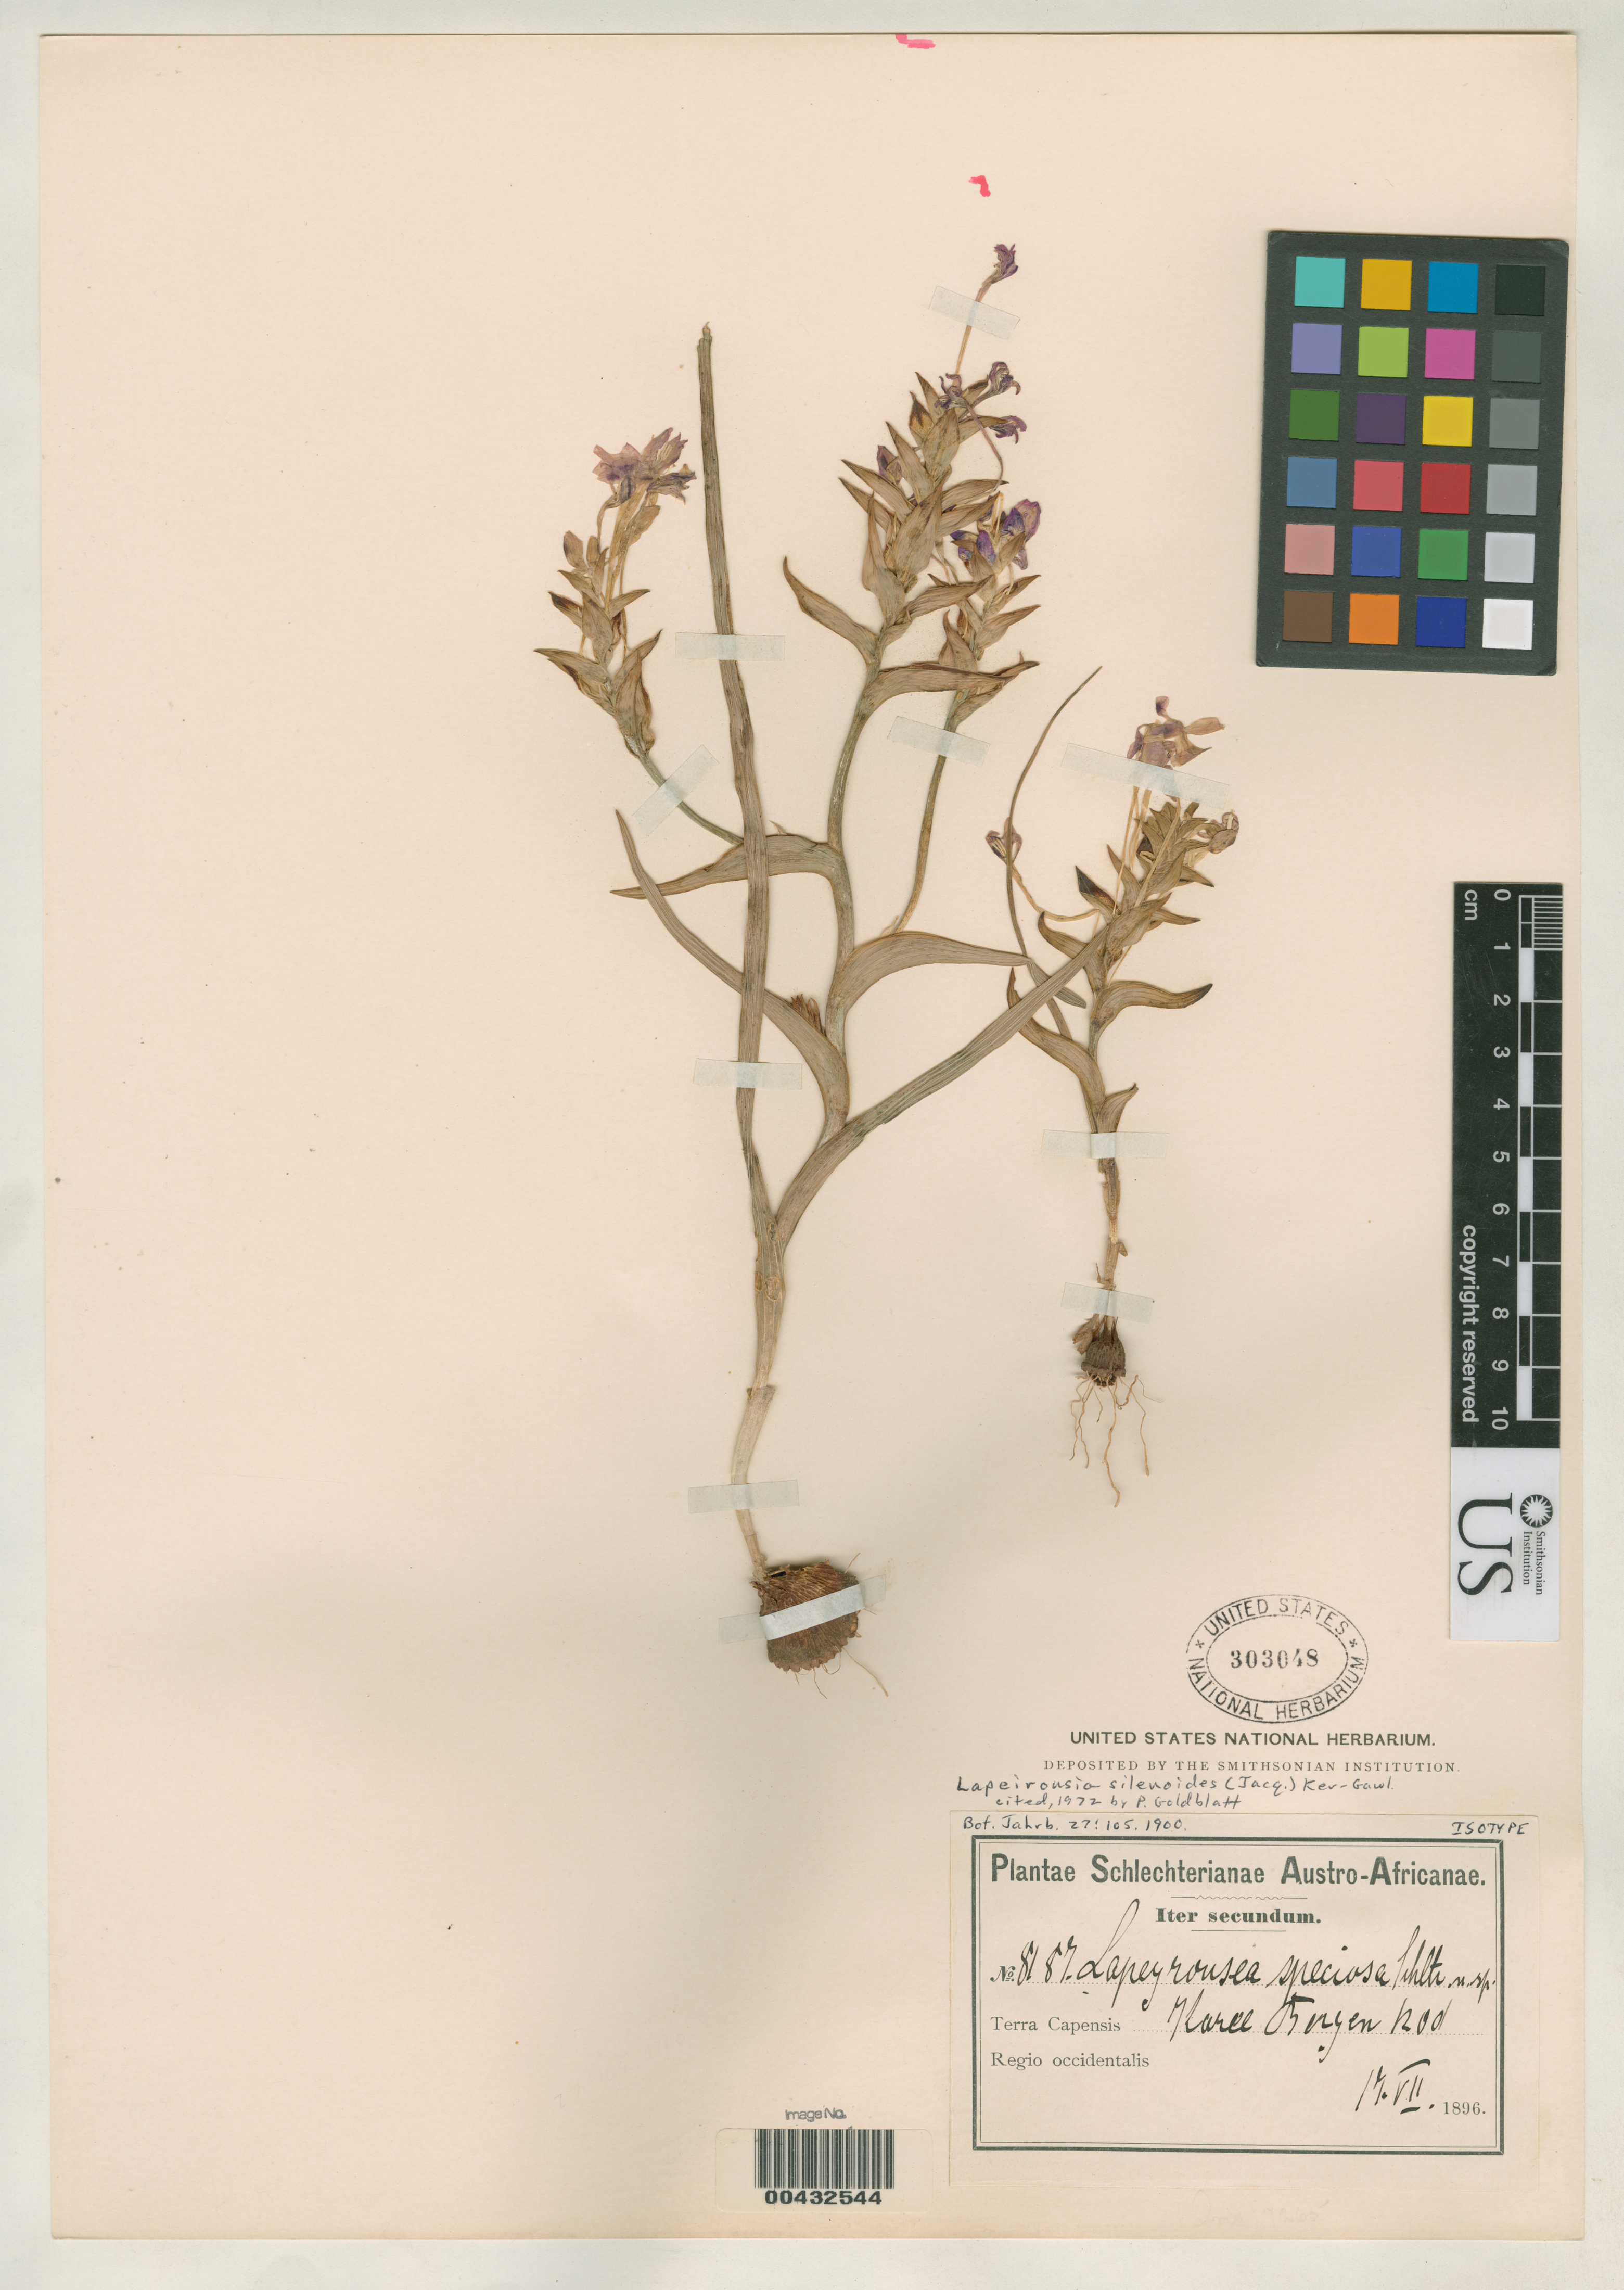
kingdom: Plantae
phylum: Tracheophyta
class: Liliopsida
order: Asparagales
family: Iridaceae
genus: Lapeirousia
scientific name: Lapeirousia speciosa Schltr.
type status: Isotype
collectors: F. R. R. Schlechter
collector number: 8187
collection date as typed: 17 Jul 1896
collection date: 1896-07-17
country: South Africa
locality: Terre Capensis, Karee Beryeb Rod.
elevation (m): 366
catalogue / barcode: US 303048